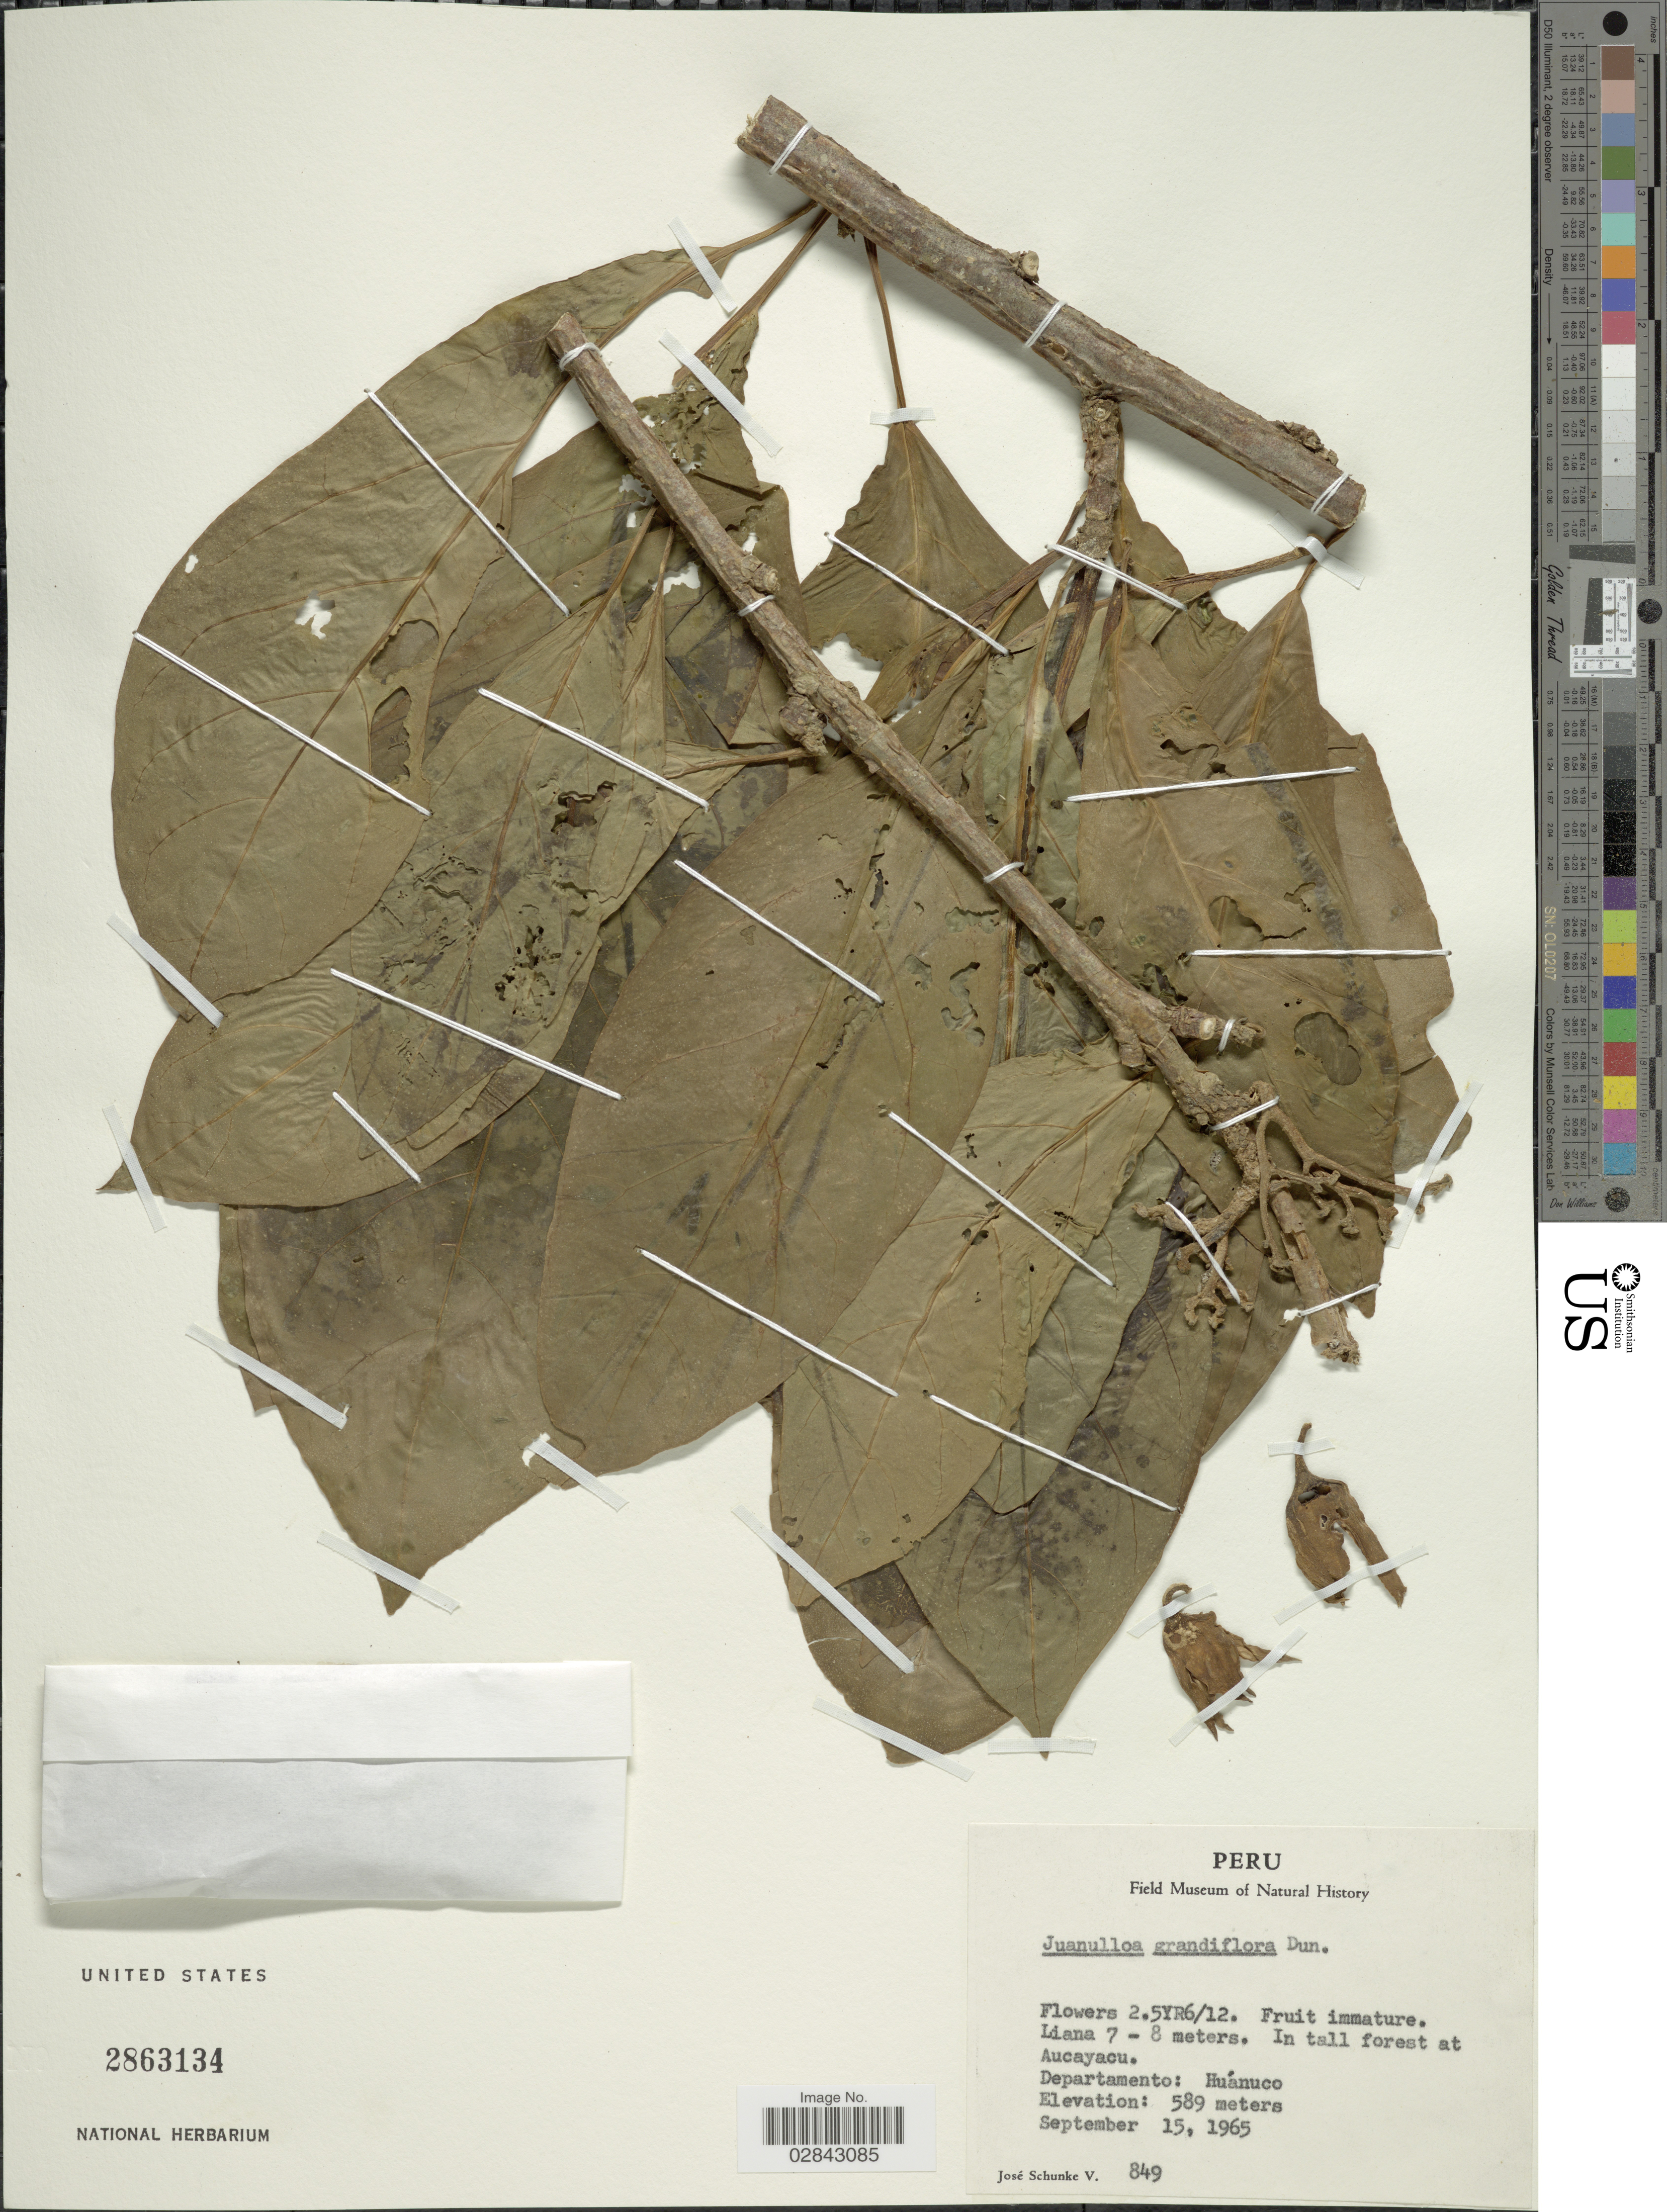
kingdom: Plantae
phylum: Tracheophyta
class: Magnoliopsida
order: Solanales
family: Solanaceae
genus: Juanulloa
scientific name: Juanulloa parasitica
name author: Ruiz & Pav.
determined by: Nee, Michael H.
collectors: J. Schunke Vigo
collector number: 849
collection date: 1965-09-15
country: Peru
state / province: Huánuco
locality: Aucayacu. Departamento: Huánuco.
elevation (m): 589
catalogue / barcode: US 2863134